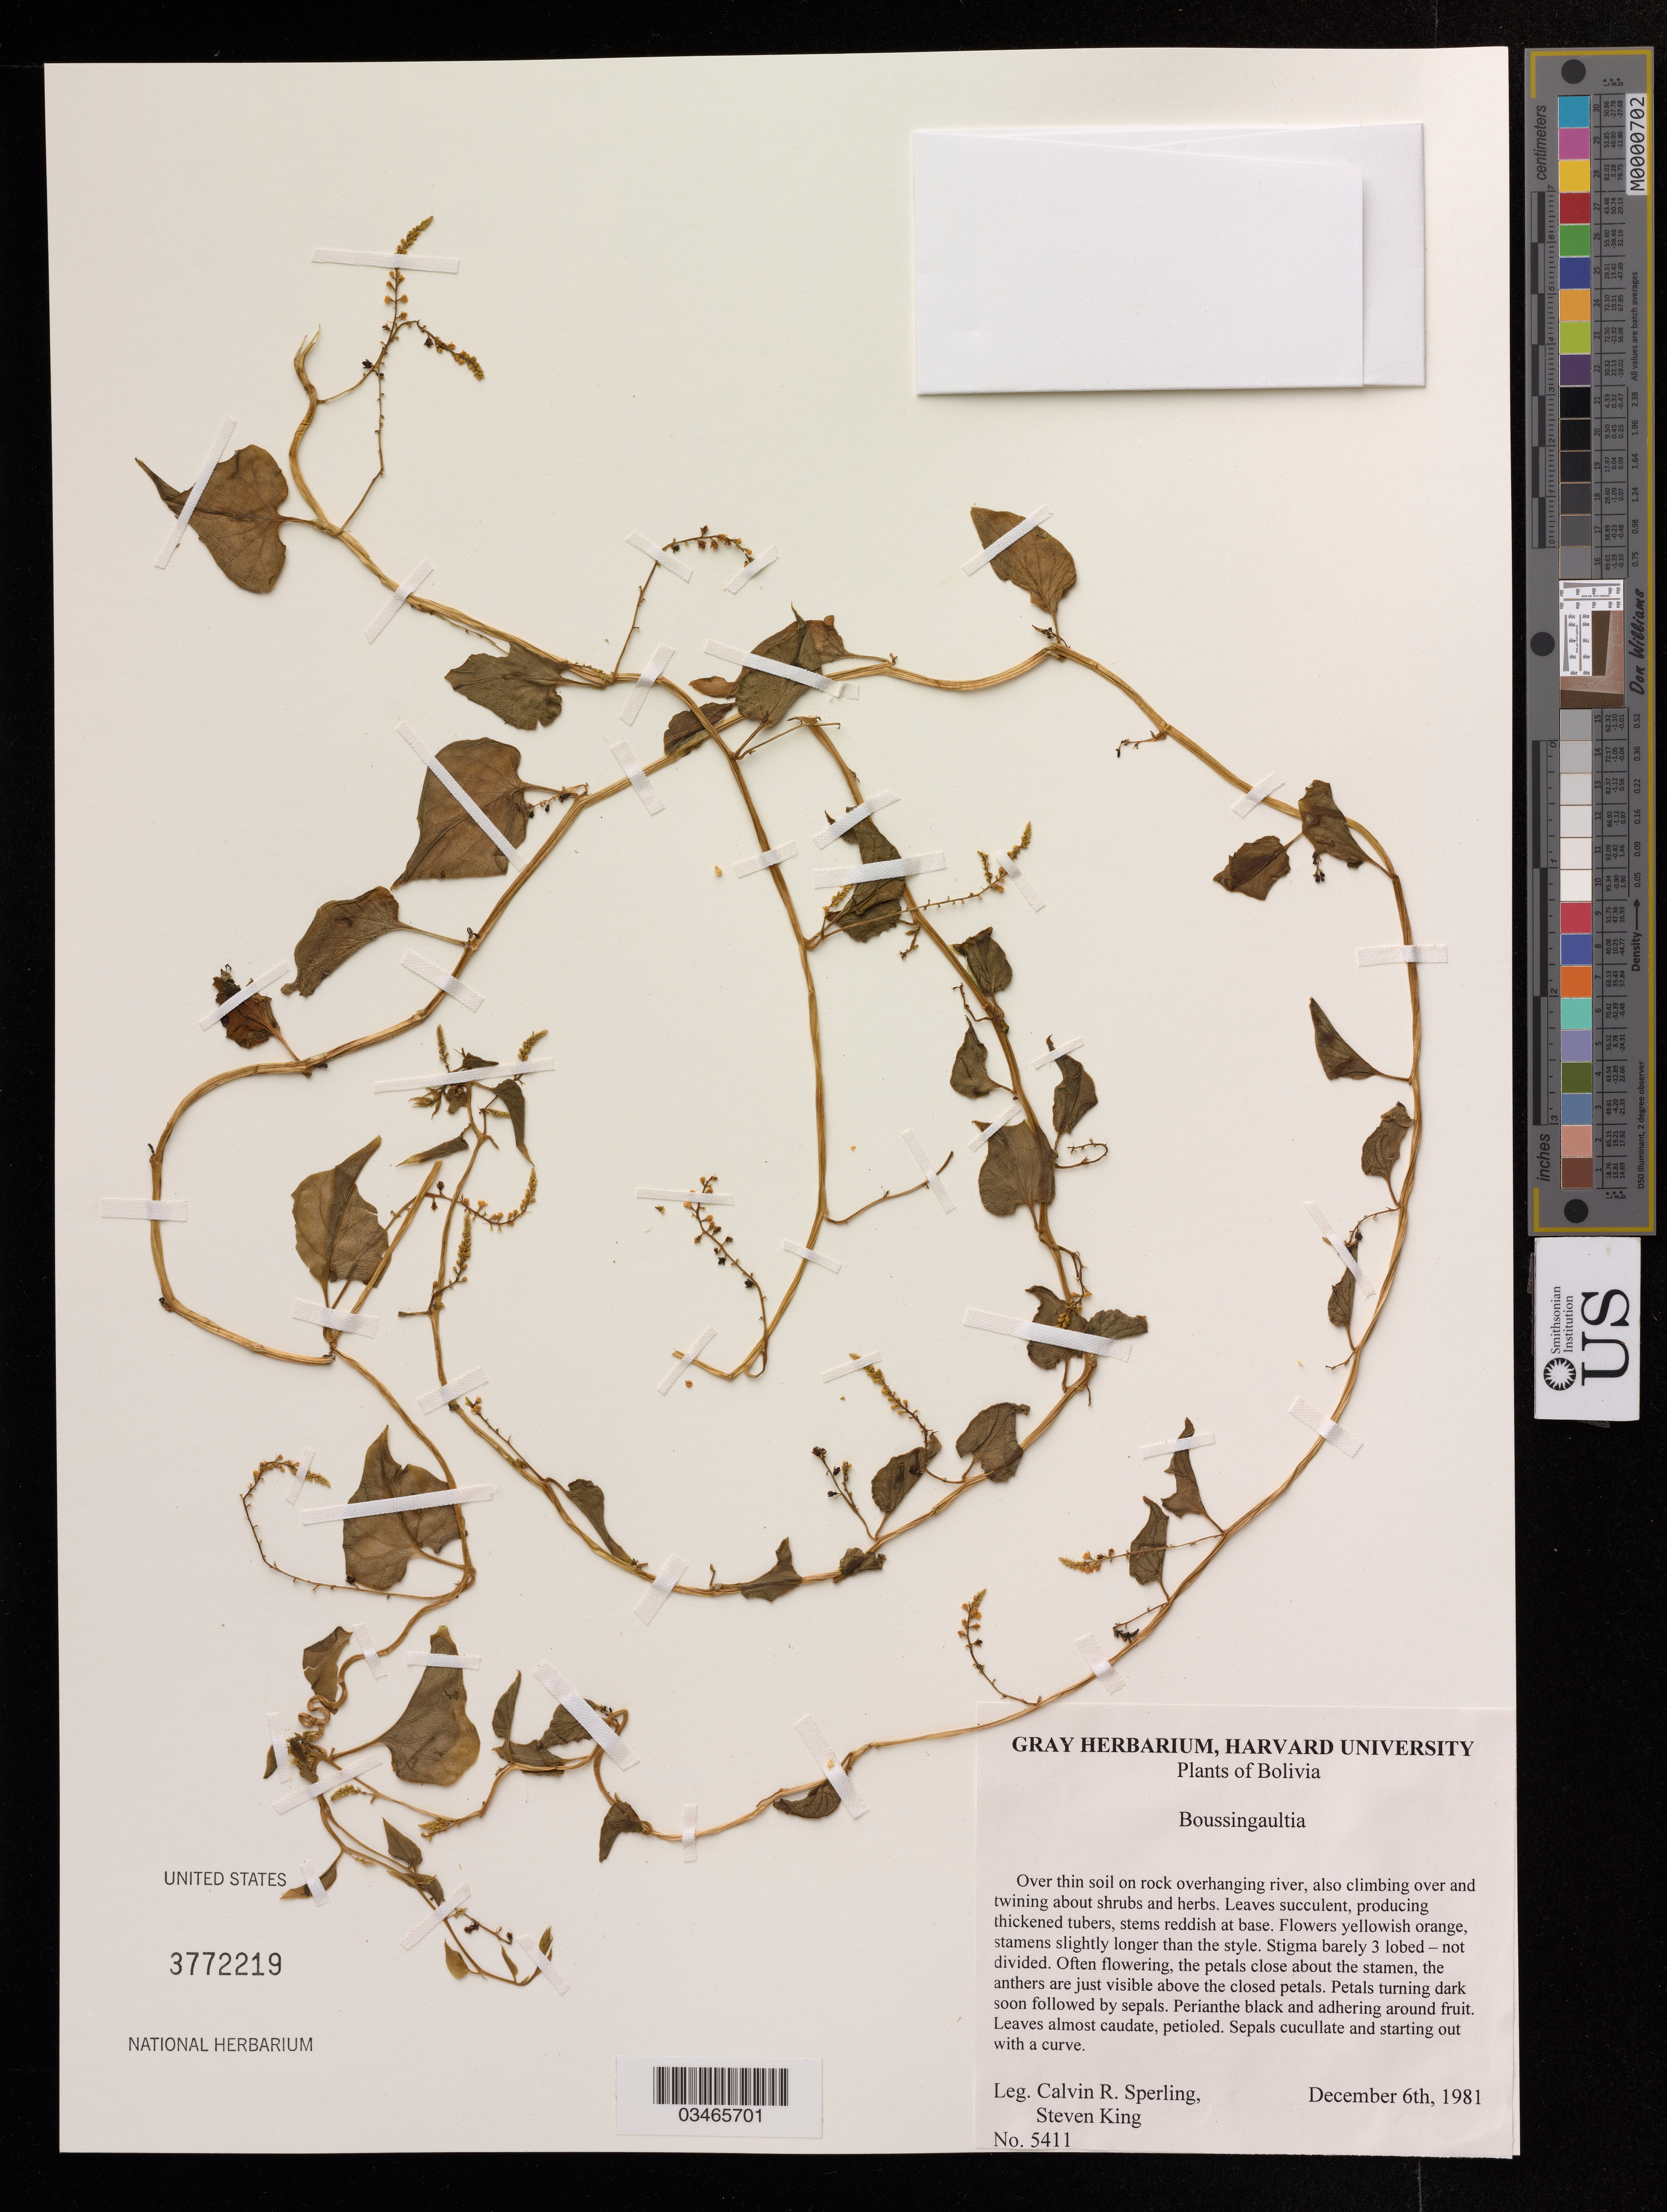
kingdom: Plantae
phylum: Tracheophyta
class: Magnoliopsida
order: Caryophyllales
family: Basellaceae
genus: Boussingaultia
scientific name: Boussingaultia sp.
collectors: C. R. Sperling & S. King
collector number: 5411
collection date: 1981-12-06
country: Bolivia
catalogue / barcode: US 3772219